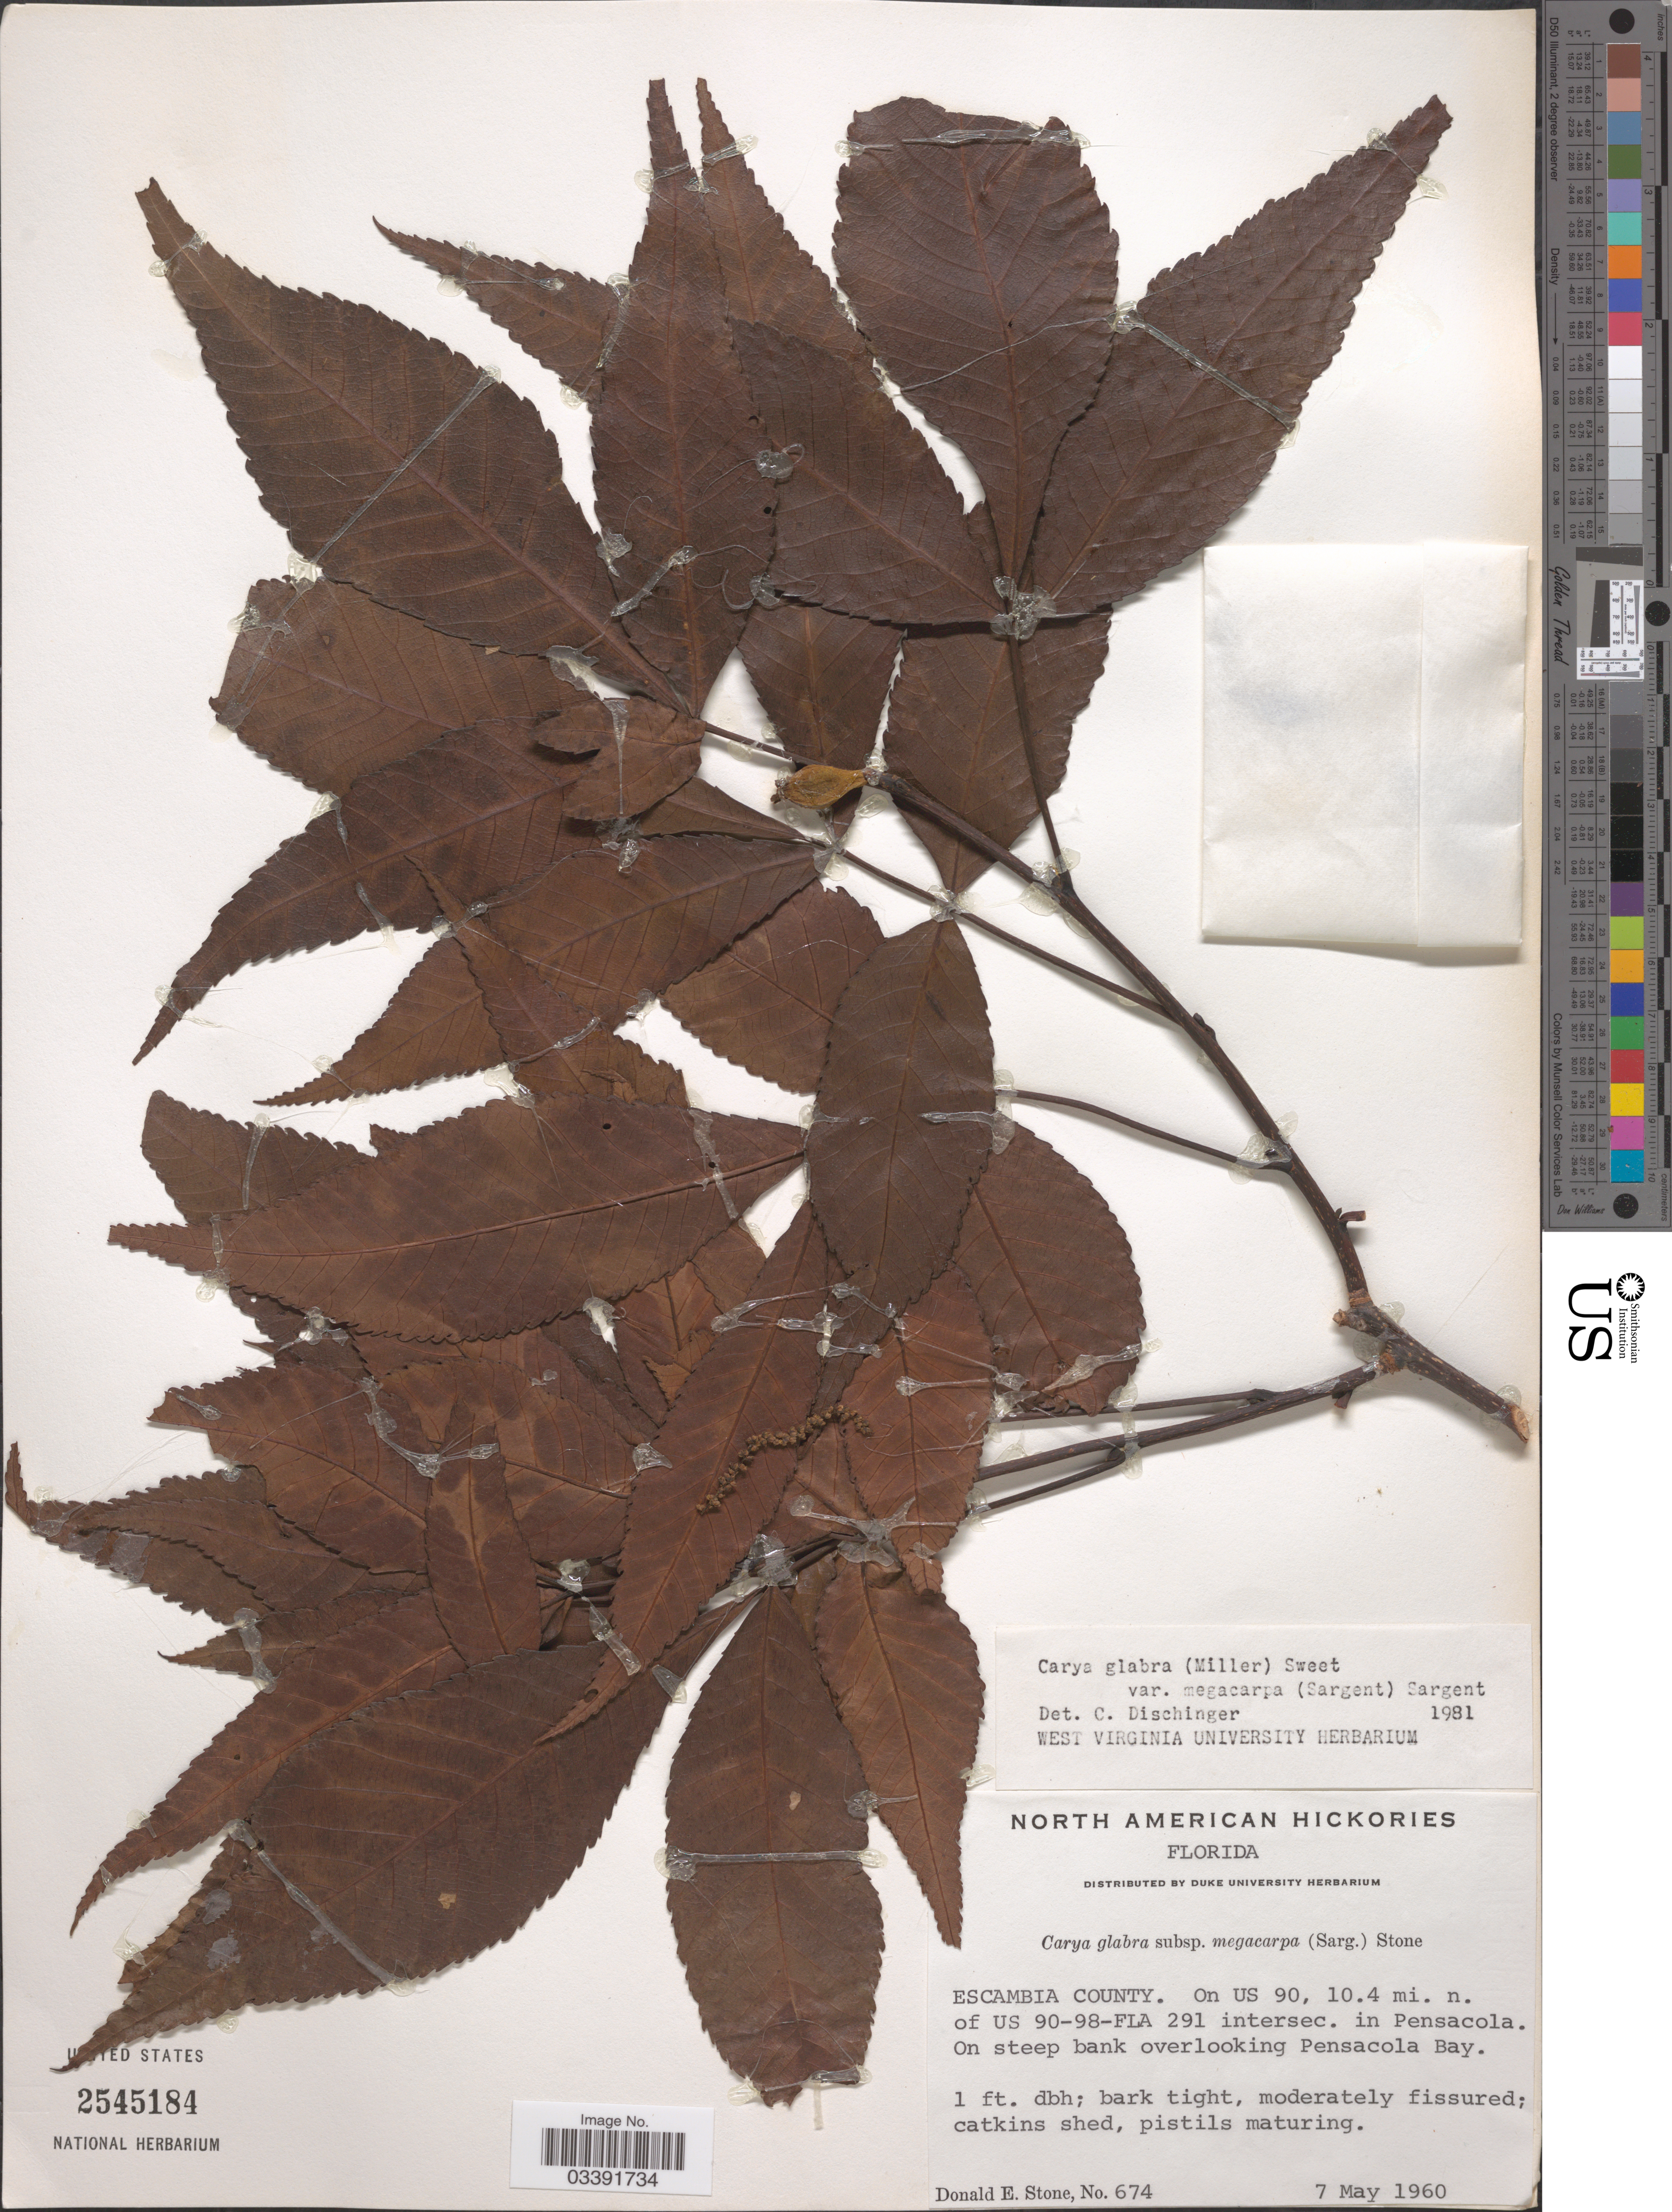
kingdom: Plantae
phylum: Tracheophyta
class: Magnoliopsida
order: Fagales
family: Juglandaceae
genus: Carya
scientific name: Carya glabra var. megacarpa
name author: (Sarg.) Sarg.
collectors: D. Stone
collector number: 674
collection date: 1960-05-07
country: United States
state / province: Florida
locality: Escambia County. On US 90, 10.4 mi. n. of US 90-98-FLA 291 intersec. in Pensacola. On steep bank overlooking Pensacola Bay.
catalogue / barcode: US 2545184